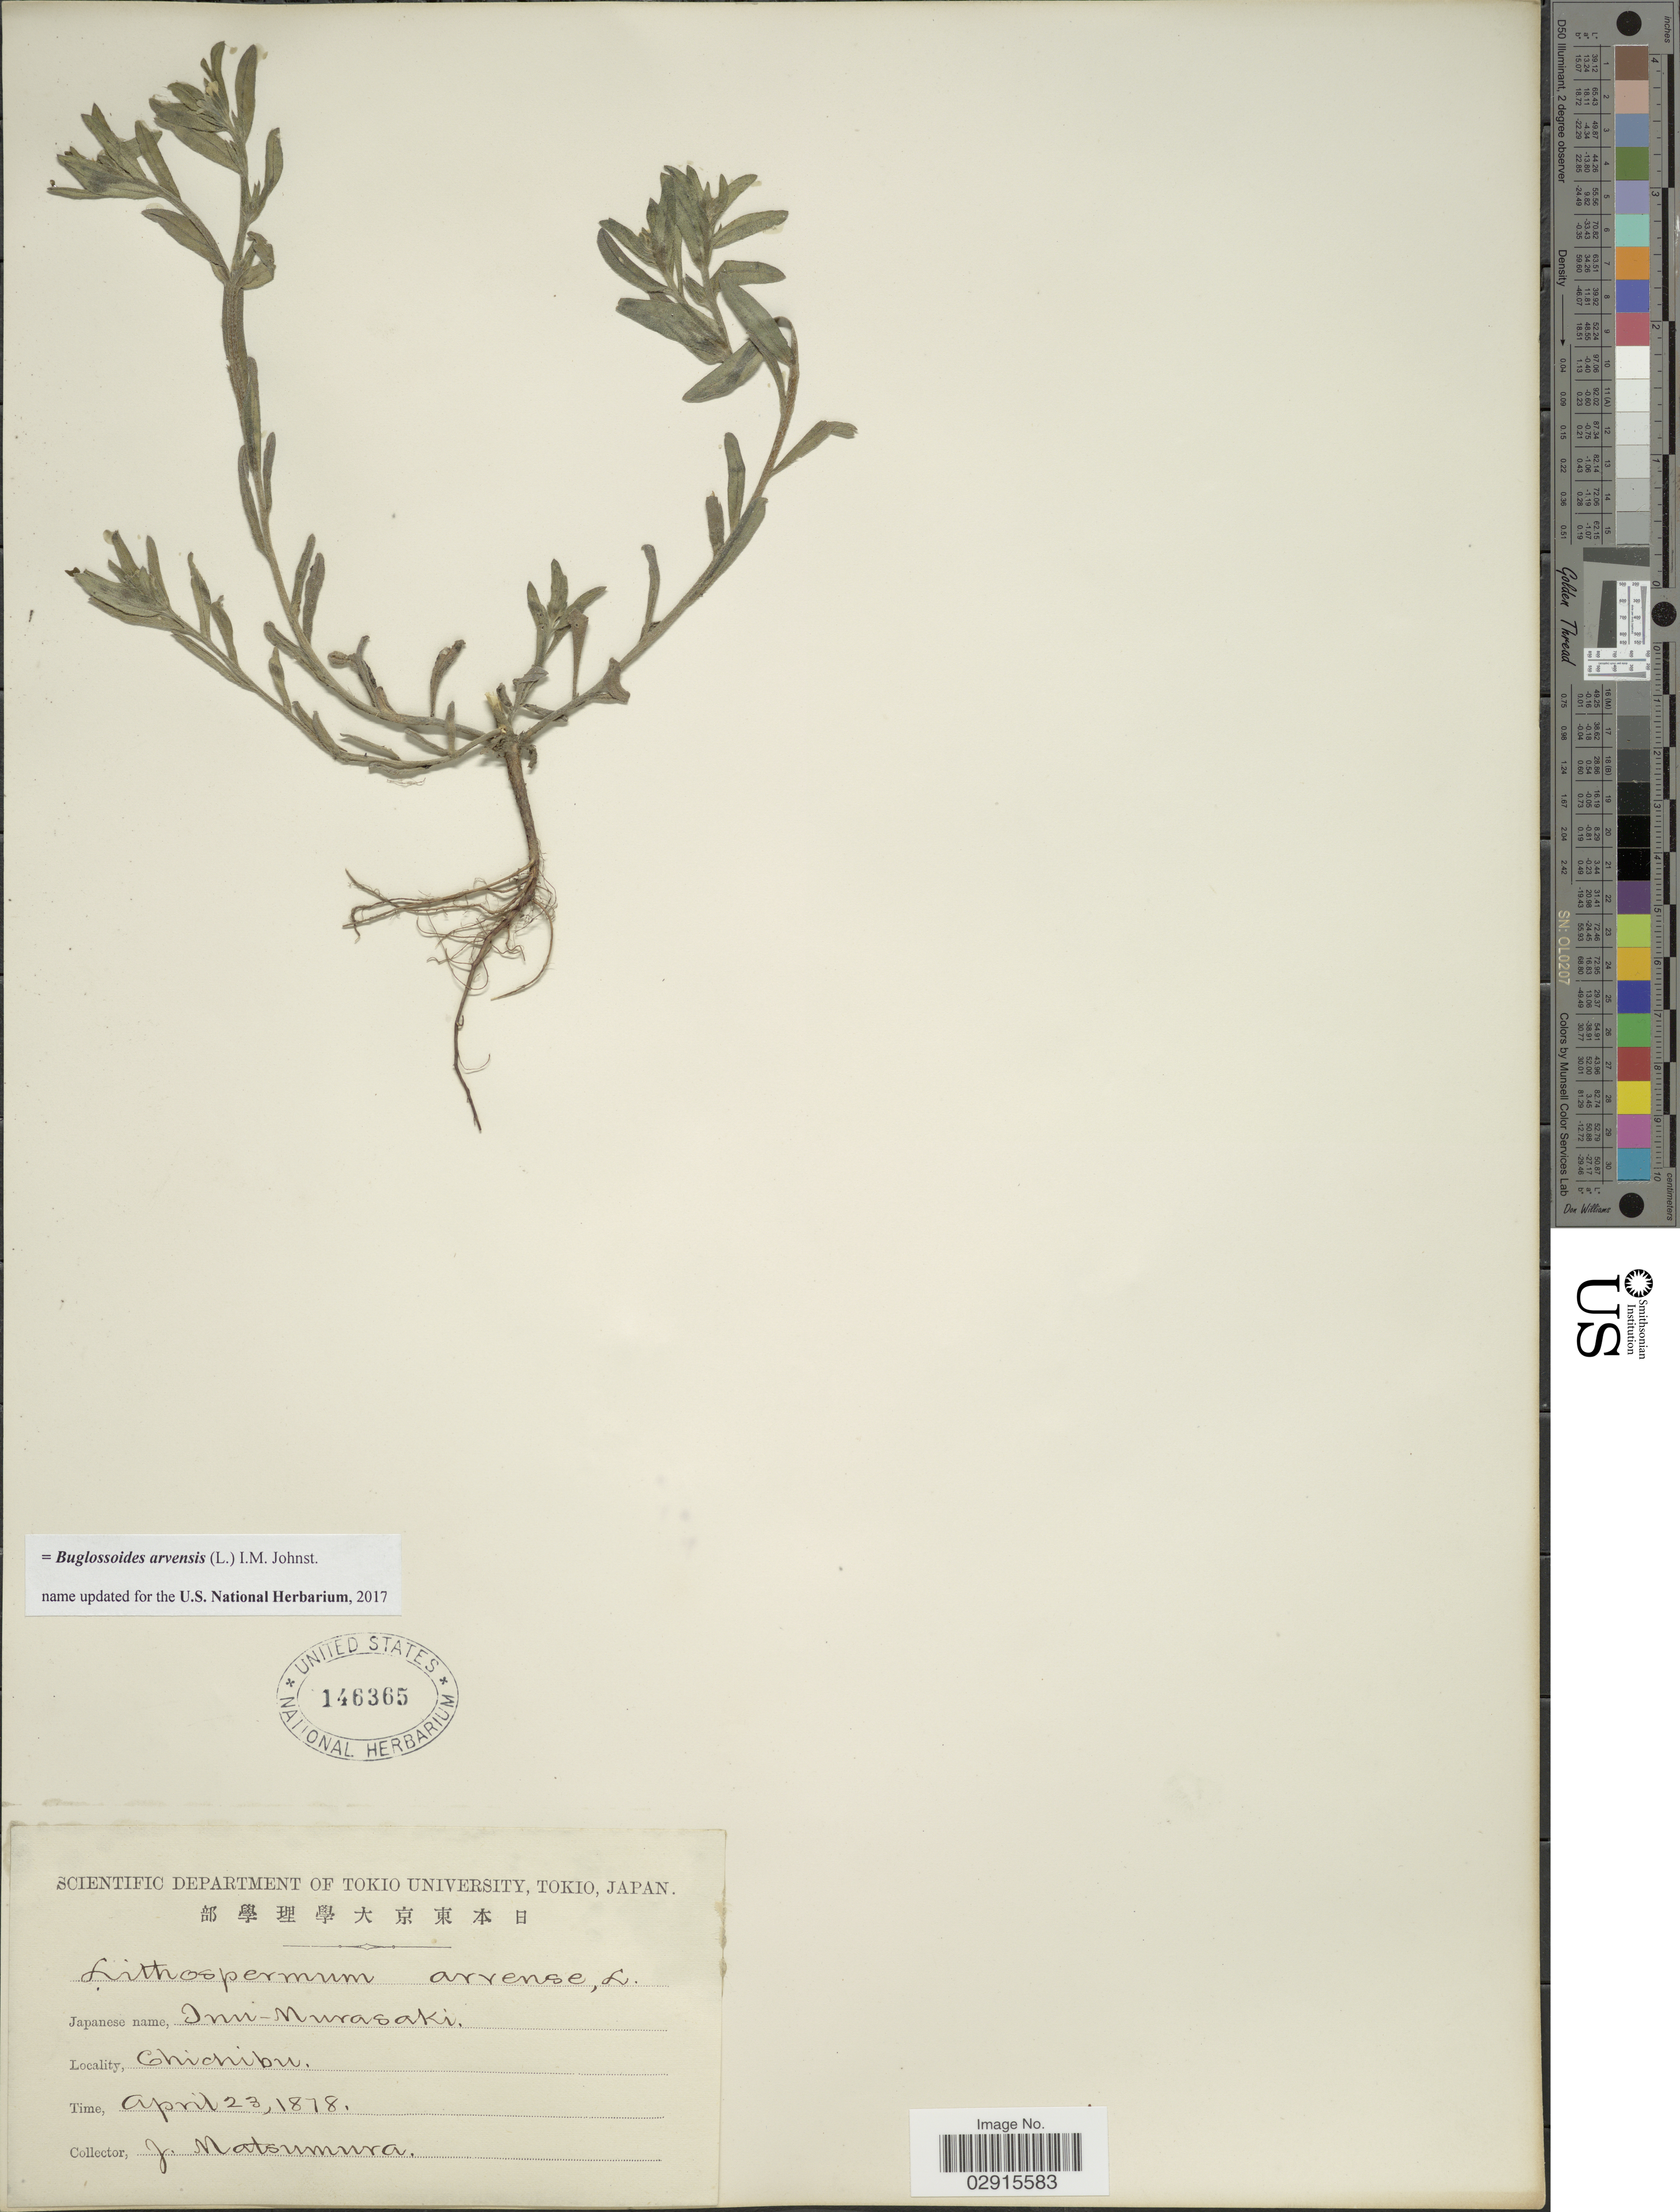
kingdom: Plantae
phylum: Tracheophyta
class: Magnoliopsida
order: Boraginales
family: Boraginaceae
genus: Buglossoides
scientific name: Buglossoides arvensis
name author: (L.) I.M. Johnst.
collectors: J. Matsumura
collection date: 1878-04-23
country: Japan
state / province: Saitama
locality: Chichibu.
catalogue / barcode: US 146365